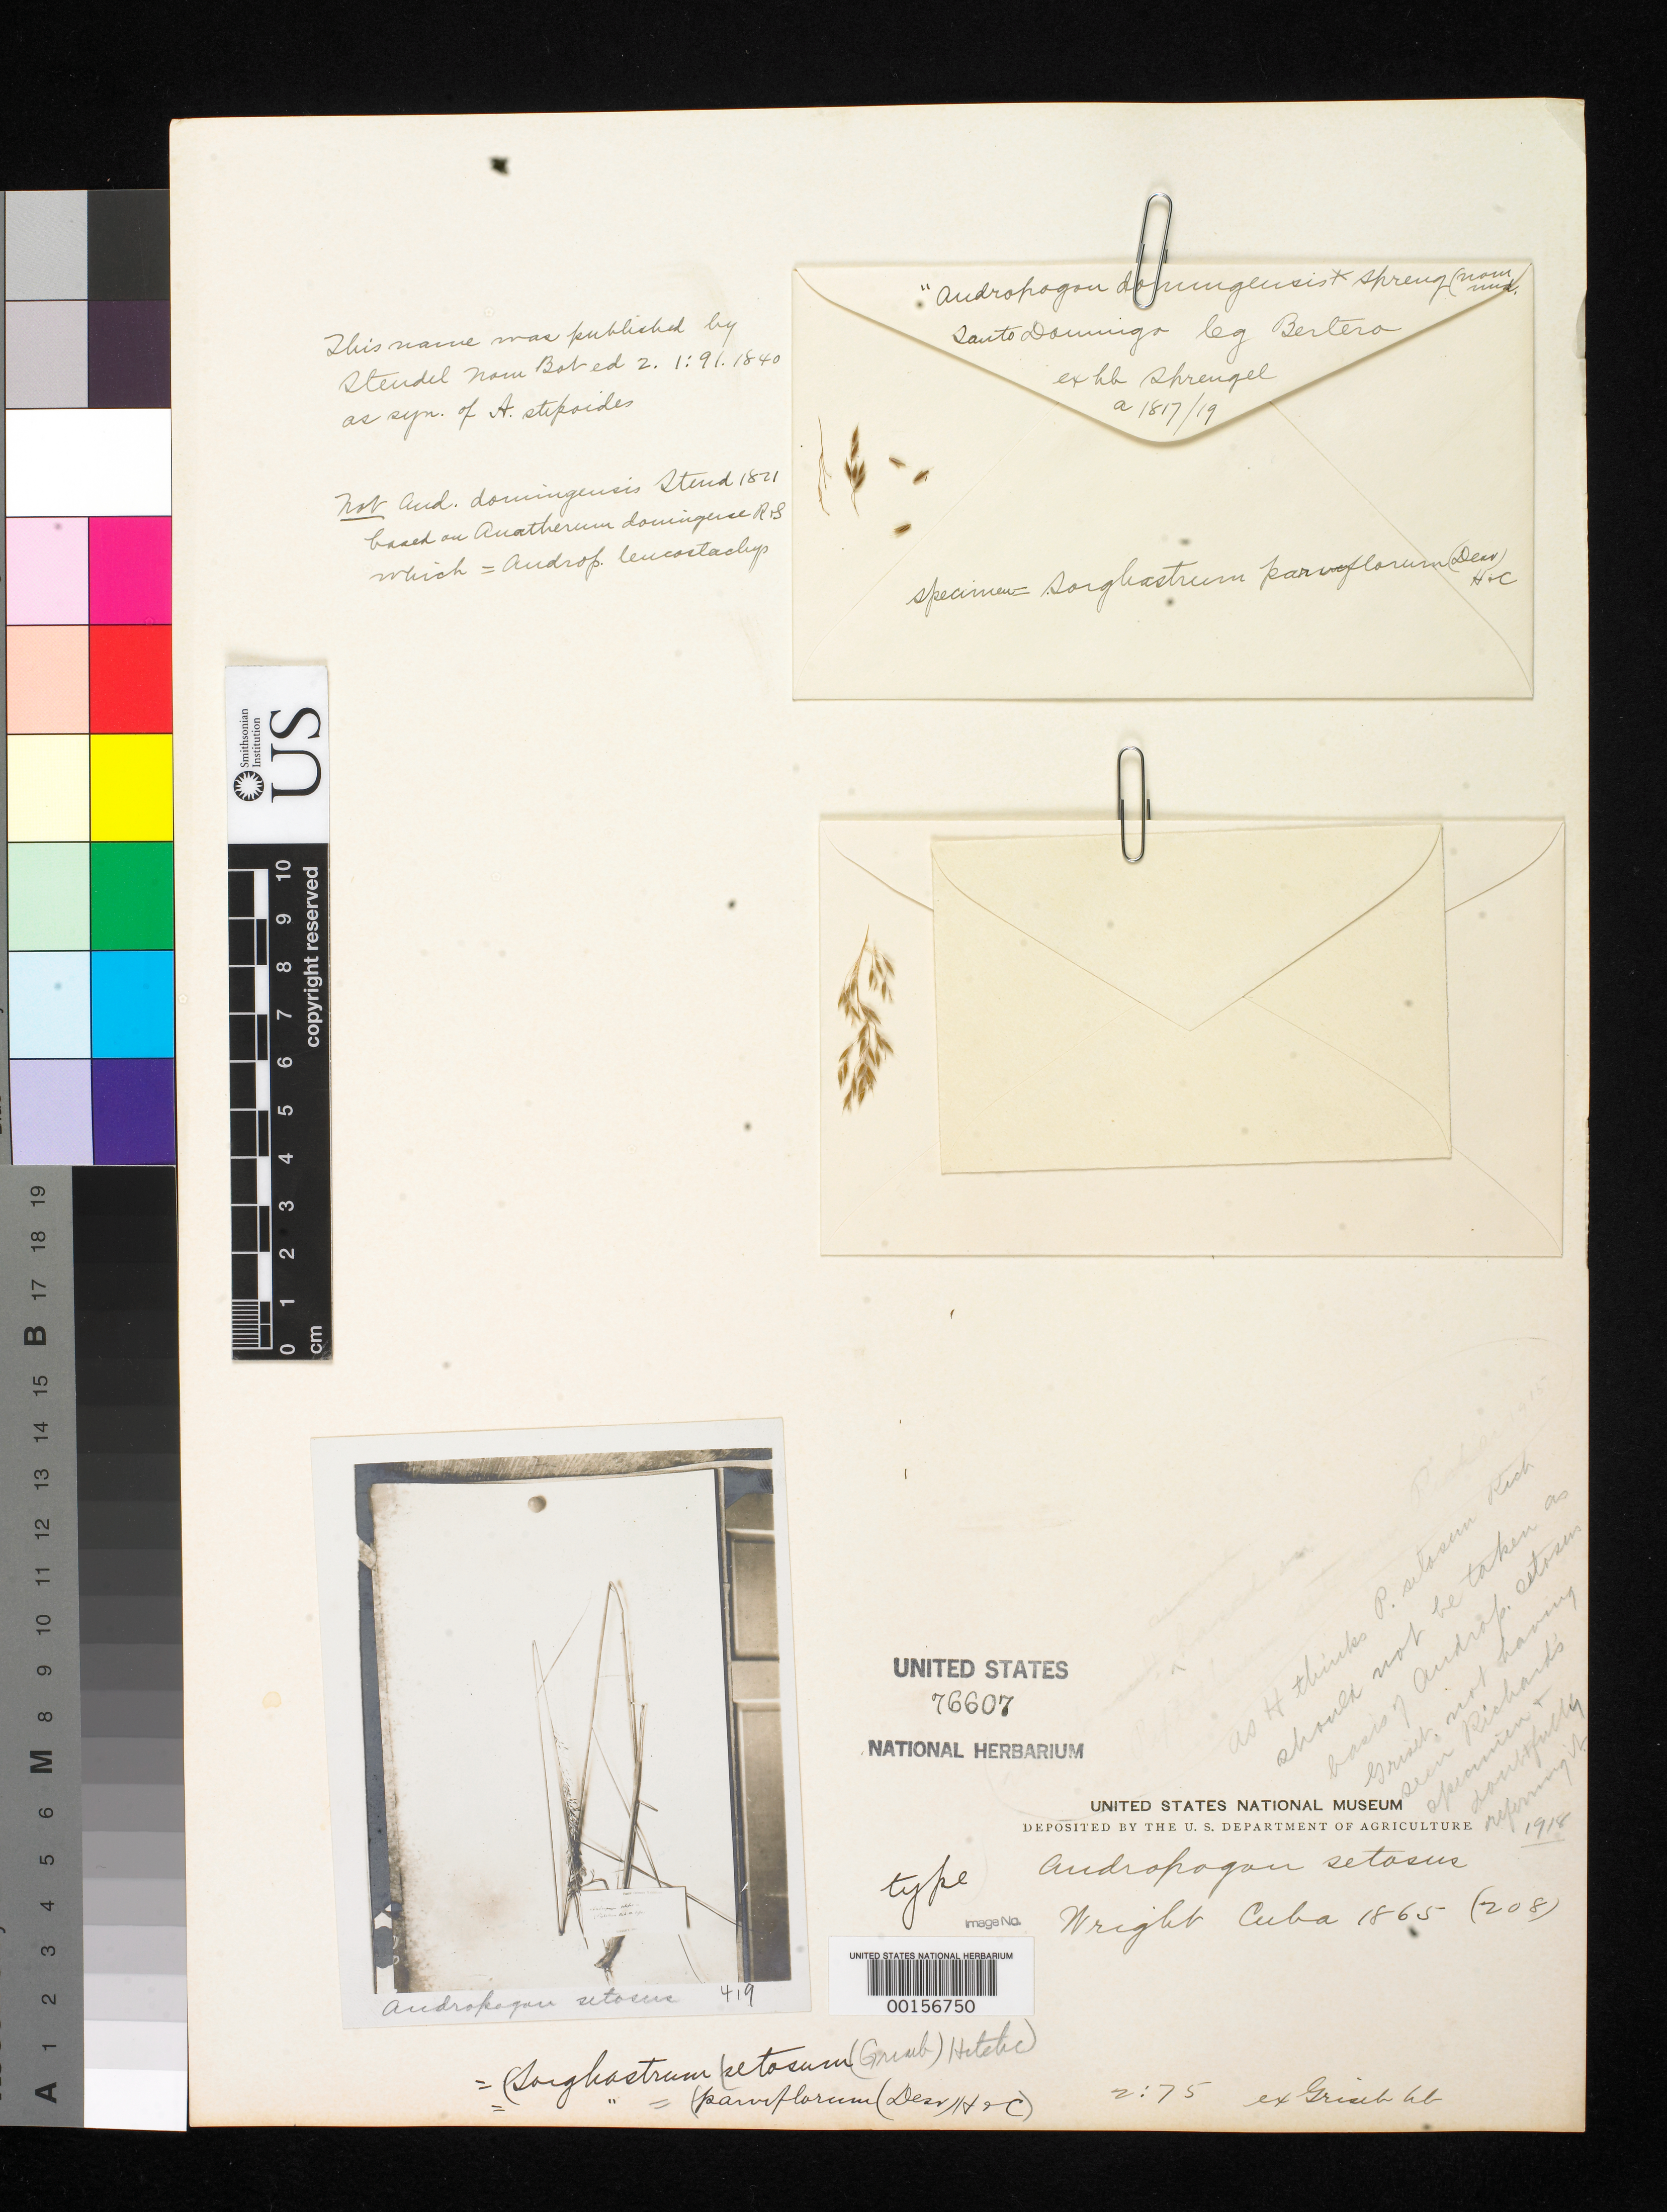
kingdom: Plantae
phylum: Tracheophyta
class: Liliopsida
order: Poales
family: Poaceae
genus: Andropogon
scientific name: Andropogon setosus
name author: Griseb.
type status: Type Fragment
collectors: C. Wright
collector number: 208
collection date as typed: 1865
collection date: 1865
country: Cuba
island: Greater Antilles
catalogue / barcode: US 76607